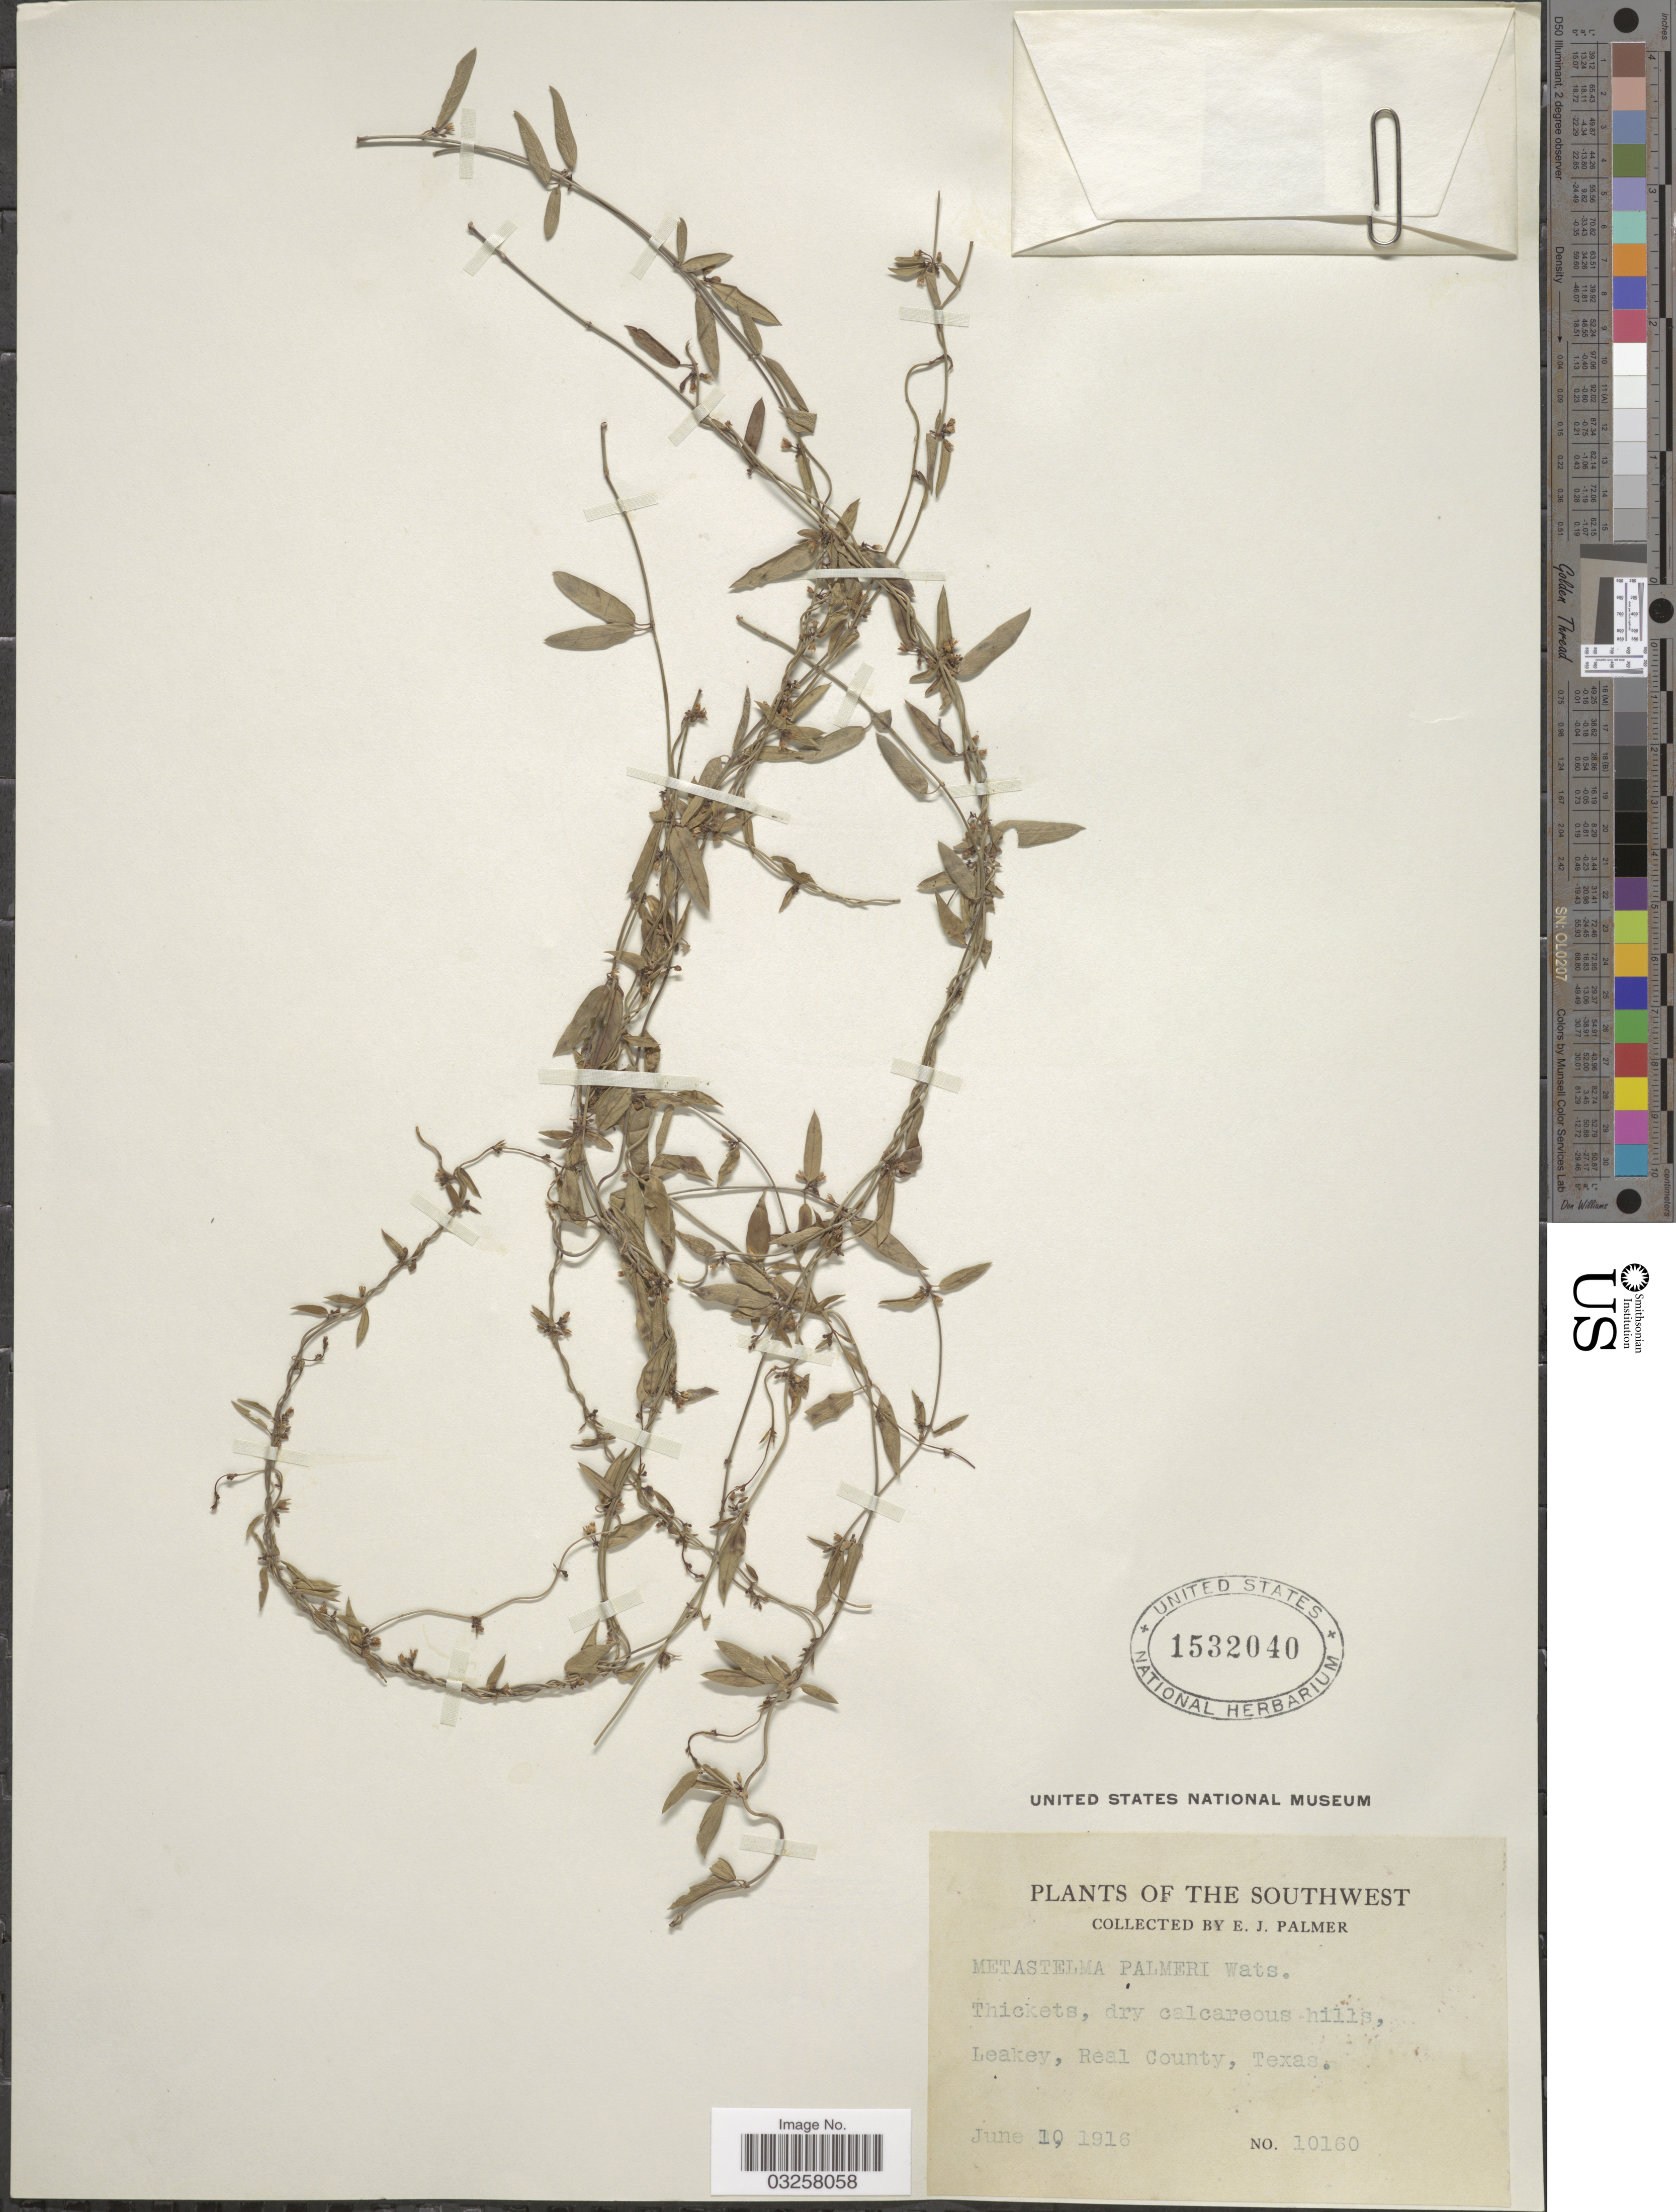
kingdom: Plantae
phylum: Tracheophyta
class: Magnoliopsida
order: Gentianales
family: Apocynaceae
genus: Metastelma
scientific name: Metastelma palmeri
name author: S. Watson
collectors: E. J. Palmer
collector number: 10160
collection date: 1916-06-10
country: United States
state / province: Texas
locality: The Southwest. Leakey, Real County.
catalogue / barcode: US 1532040